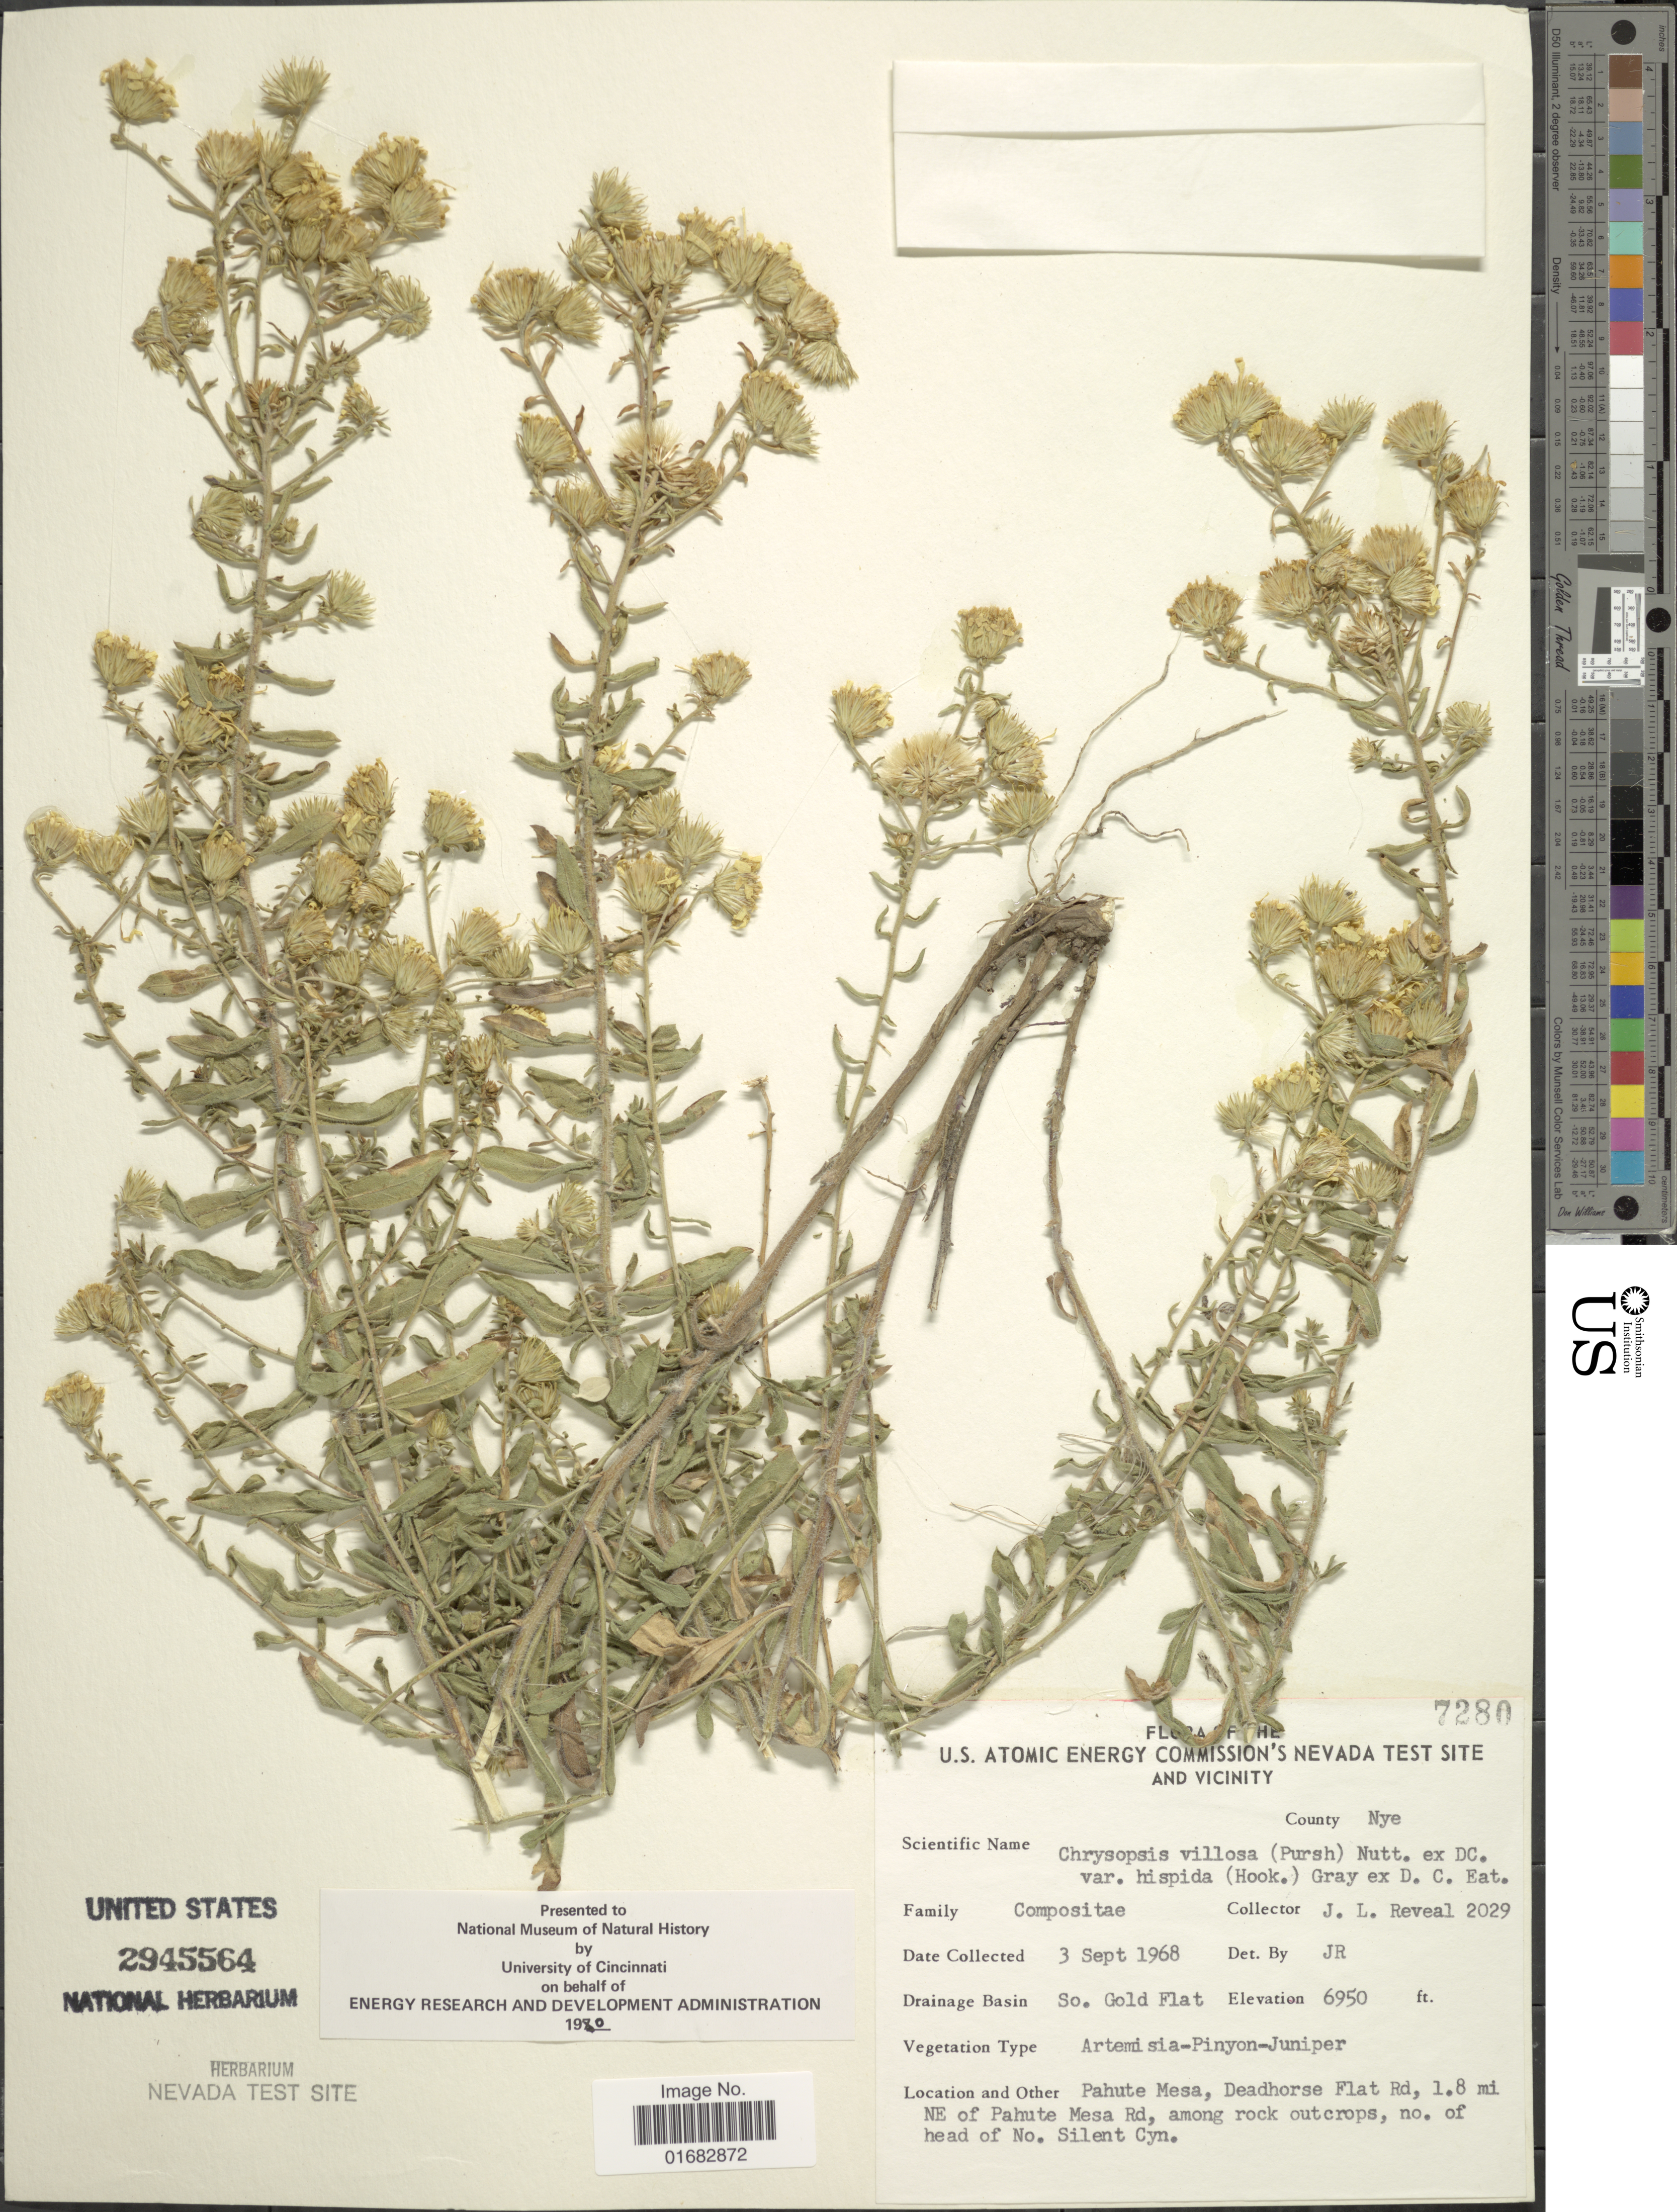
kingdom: Plantae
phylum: Tracheophyta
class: Magnoliopsida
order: Asterales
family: Asteraceae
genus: Heterotheca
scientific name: Heterotheca villosa var. hispida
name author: (Hook.) V.L. Harms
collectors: J. L. Reveal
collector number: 7280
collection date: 1968-09-03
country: United States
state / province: Nevada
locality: U.S. Atomic Energy Commission's Nevada Test Site and Vicinity, County Nye, So. Gold Flat, Pahute Mesa, Deadhorse Flat Rd, 1.8 mi NE of Pahute Mesa Rd, among rock outcrops, no. of head of No. Silent Cyn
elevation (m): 2118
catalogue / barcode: US 2945564